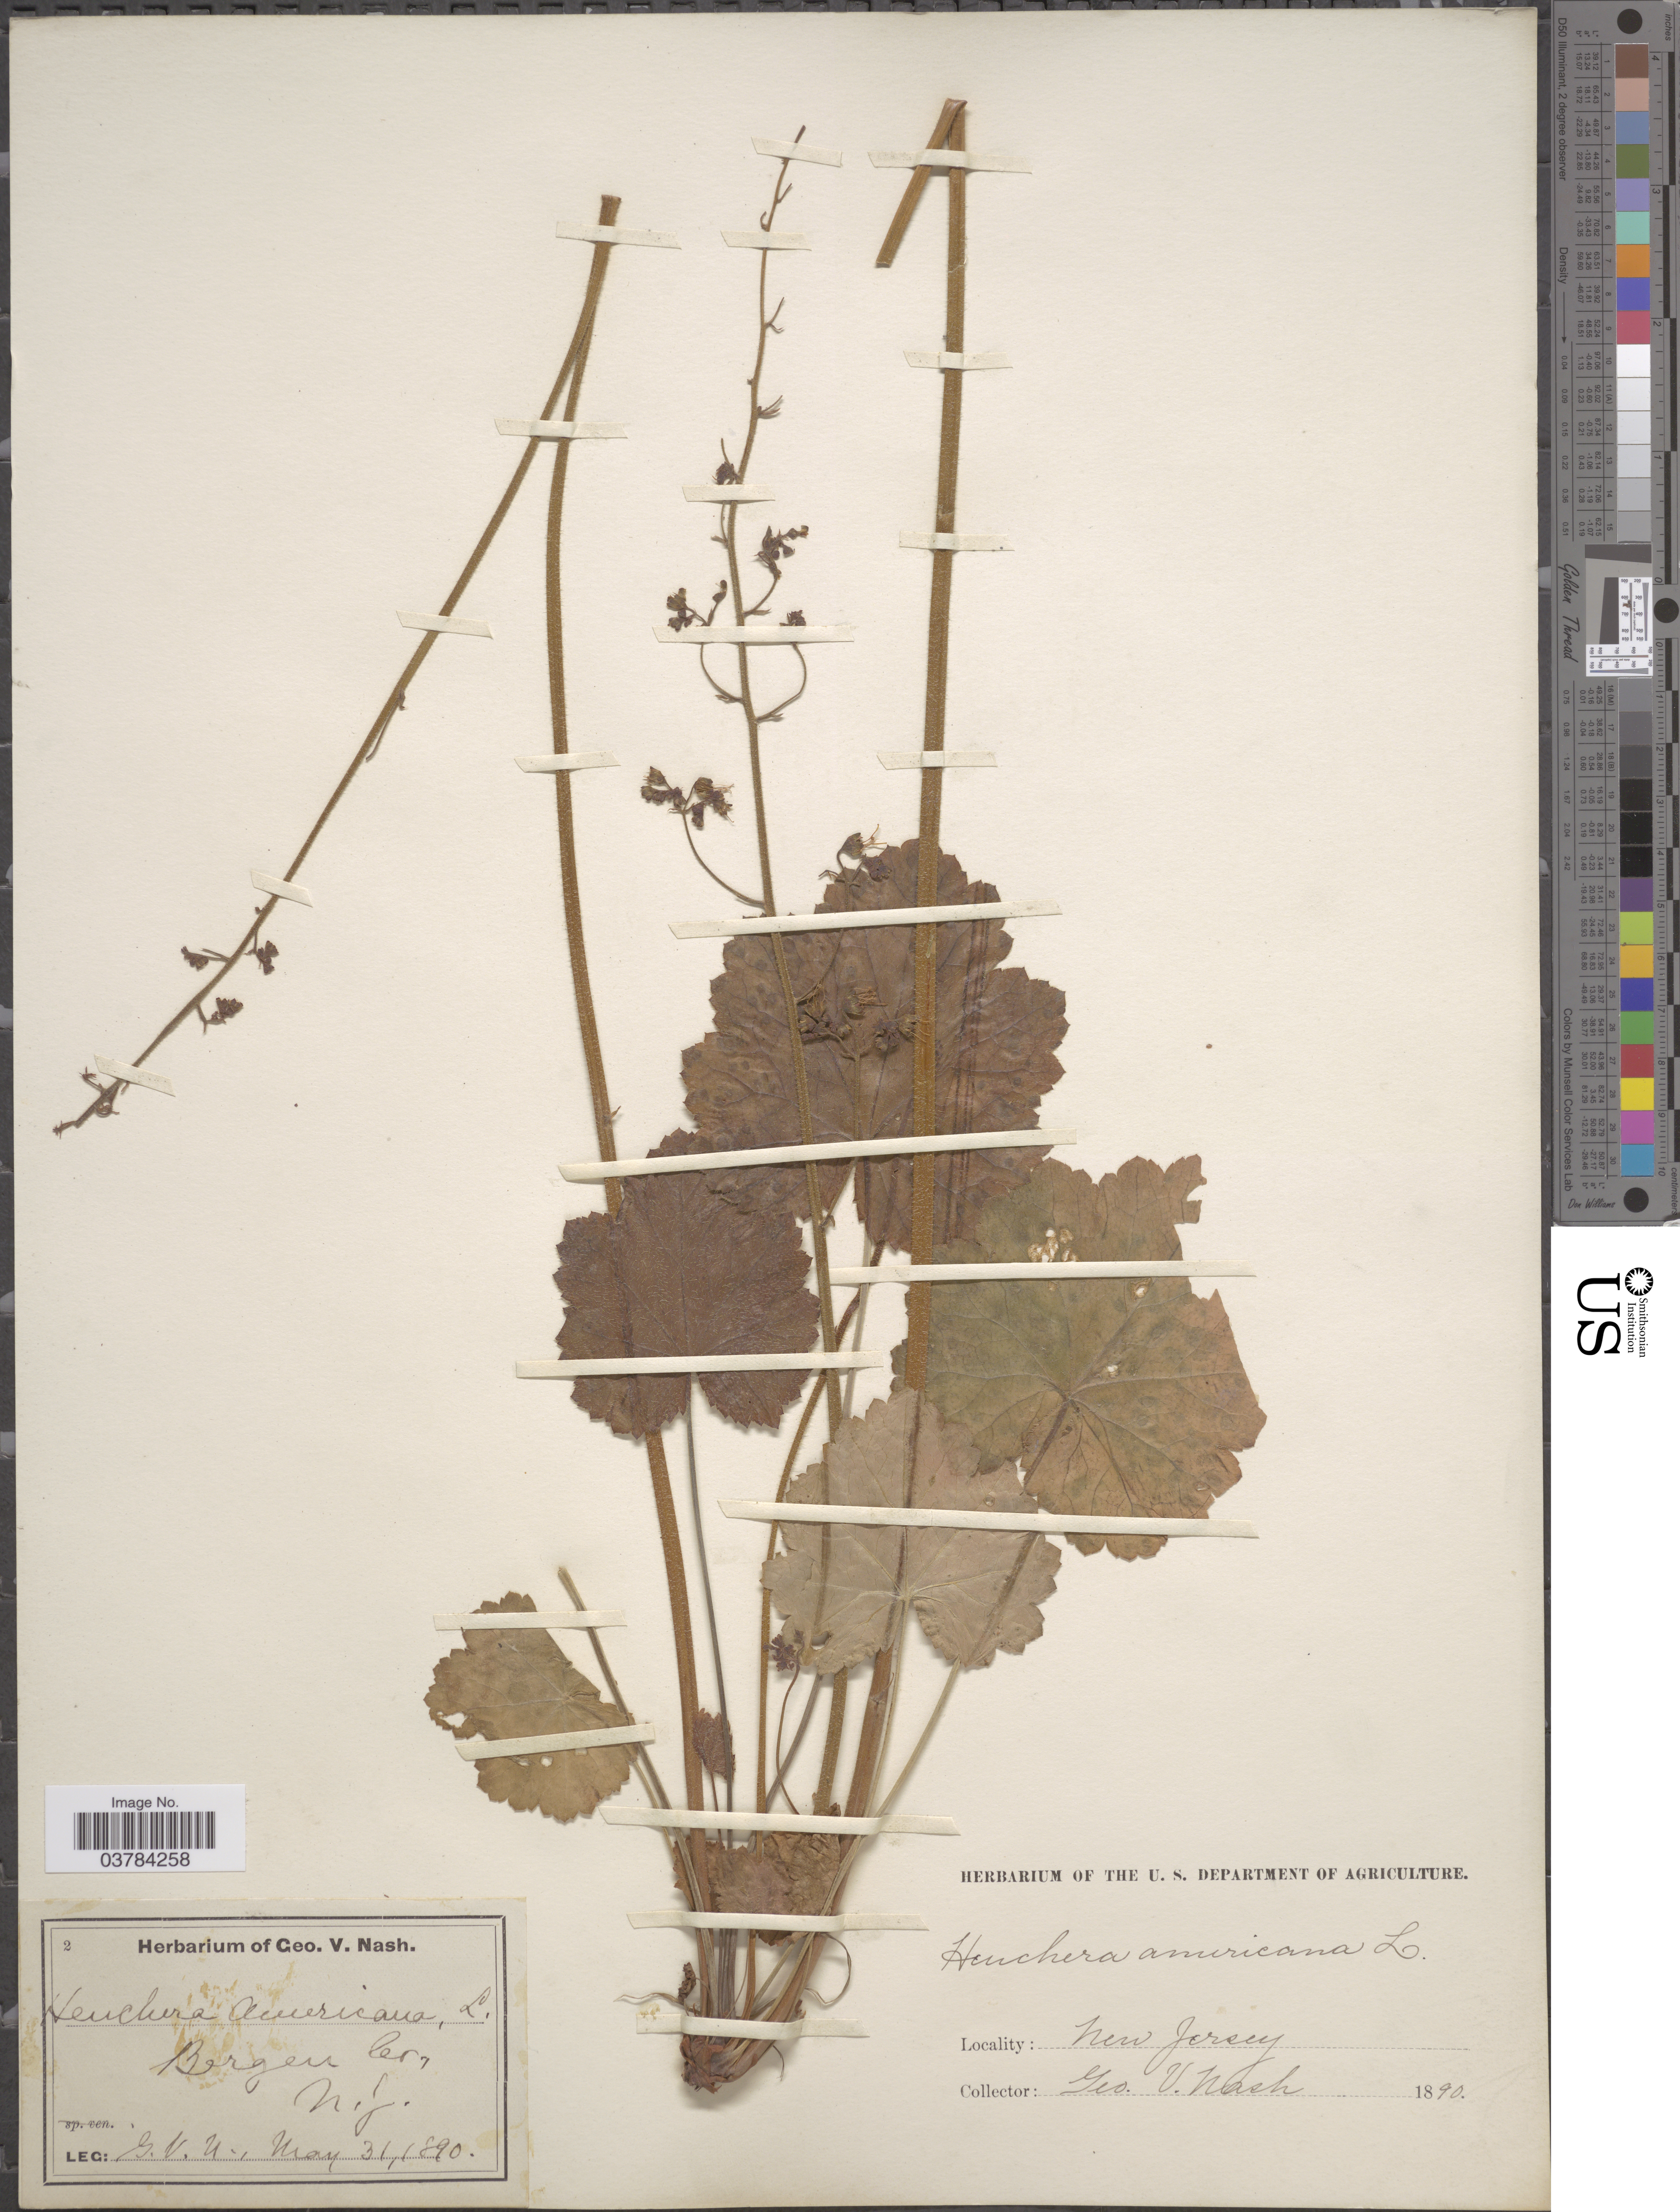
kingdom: Plantae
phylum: Tracheophyta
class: Magnoliopsida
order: Saxifragales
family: Saxifragaceae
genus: Heuchera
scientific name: Heuchera americana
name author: L.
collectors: G. V. Nash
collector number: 2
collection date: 1890-05-31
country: United States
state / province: New Jersey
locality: Bergen Co.